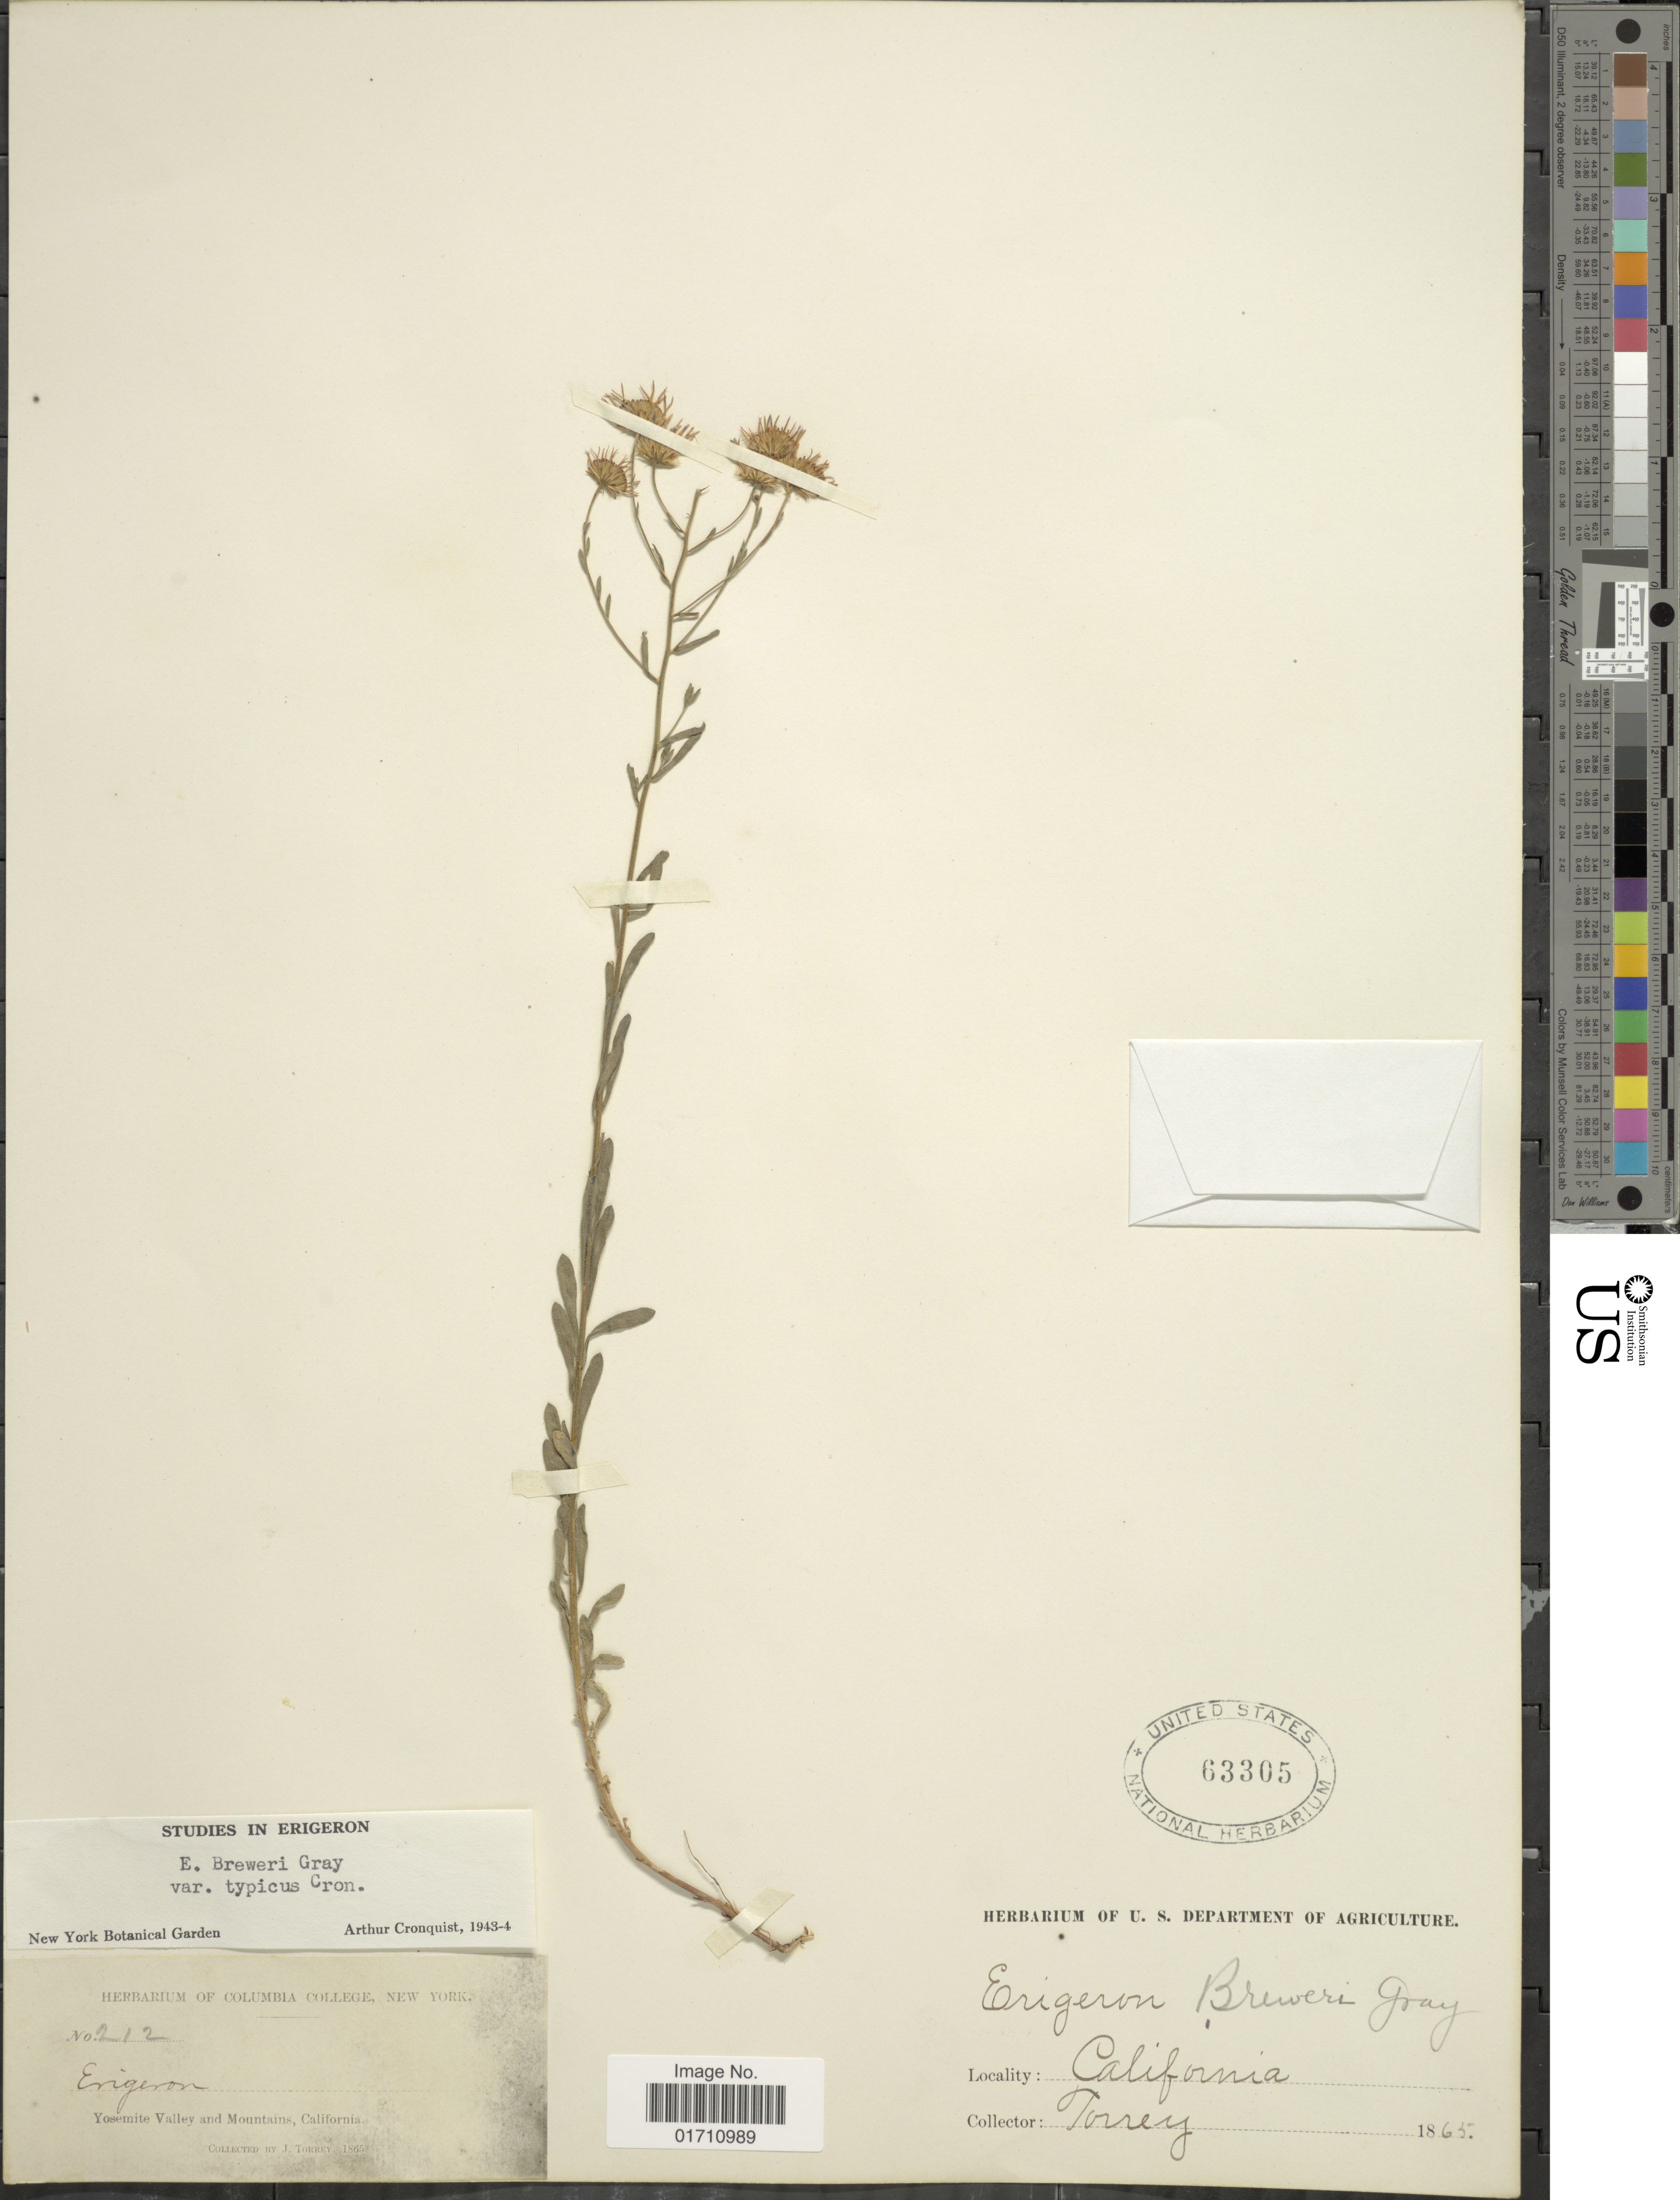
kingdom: Plantae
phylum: Tracheophyta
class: Magnoliopsida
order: Asterales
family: Asteraceae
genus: Erigeron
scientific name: Erigeron breweri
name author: A. Gray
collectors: J. Torrey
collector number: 212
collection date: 1865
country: United States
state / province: California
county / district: Mariposa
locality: Yosemite Valley and Mountains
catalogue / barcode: US 63305